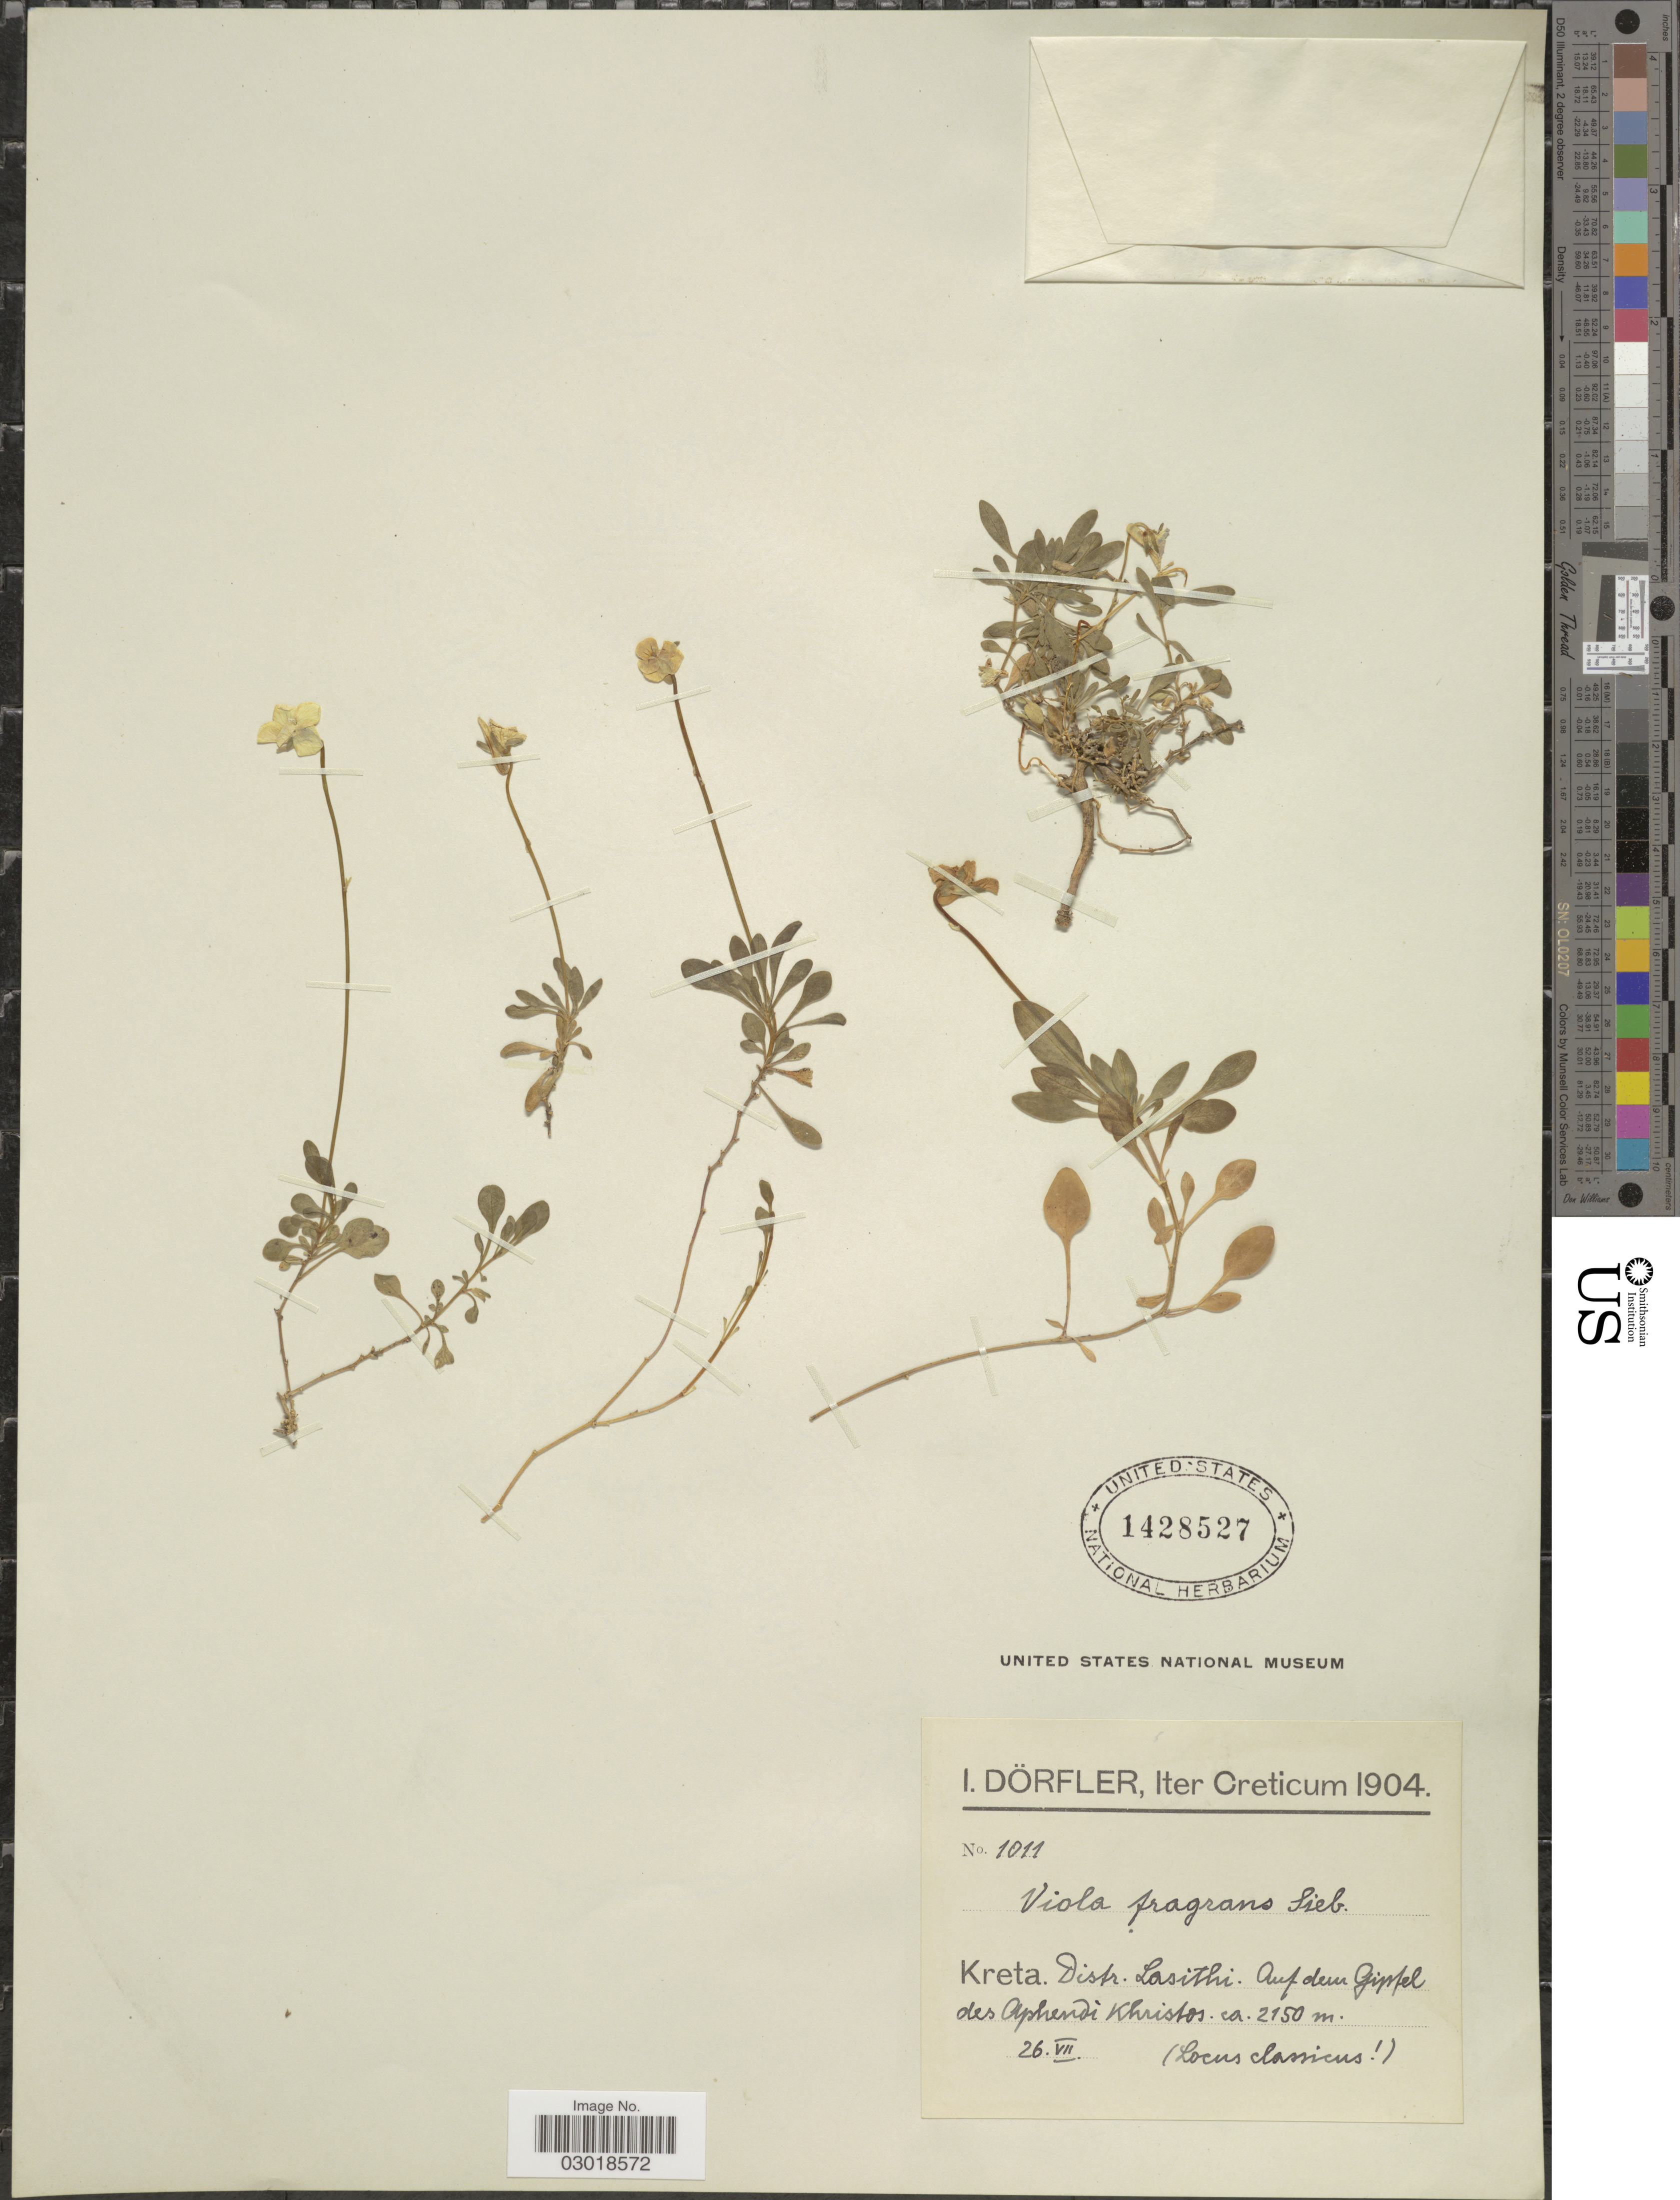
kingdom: Plantae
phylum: Tracheophyta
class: Magnoliopsida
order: Malpighiales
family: Violaceae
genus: Viola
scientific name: Viola fragrans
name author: Sieber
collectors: I. Dörfler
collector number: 1011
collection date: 1904-07-26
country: Greece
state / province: Crete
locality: Creticum. Kreta. Distr. Lasithi. Auf dern Gipsfel des Aphendi Khristos.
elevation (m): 2150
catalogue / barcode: US 1428527